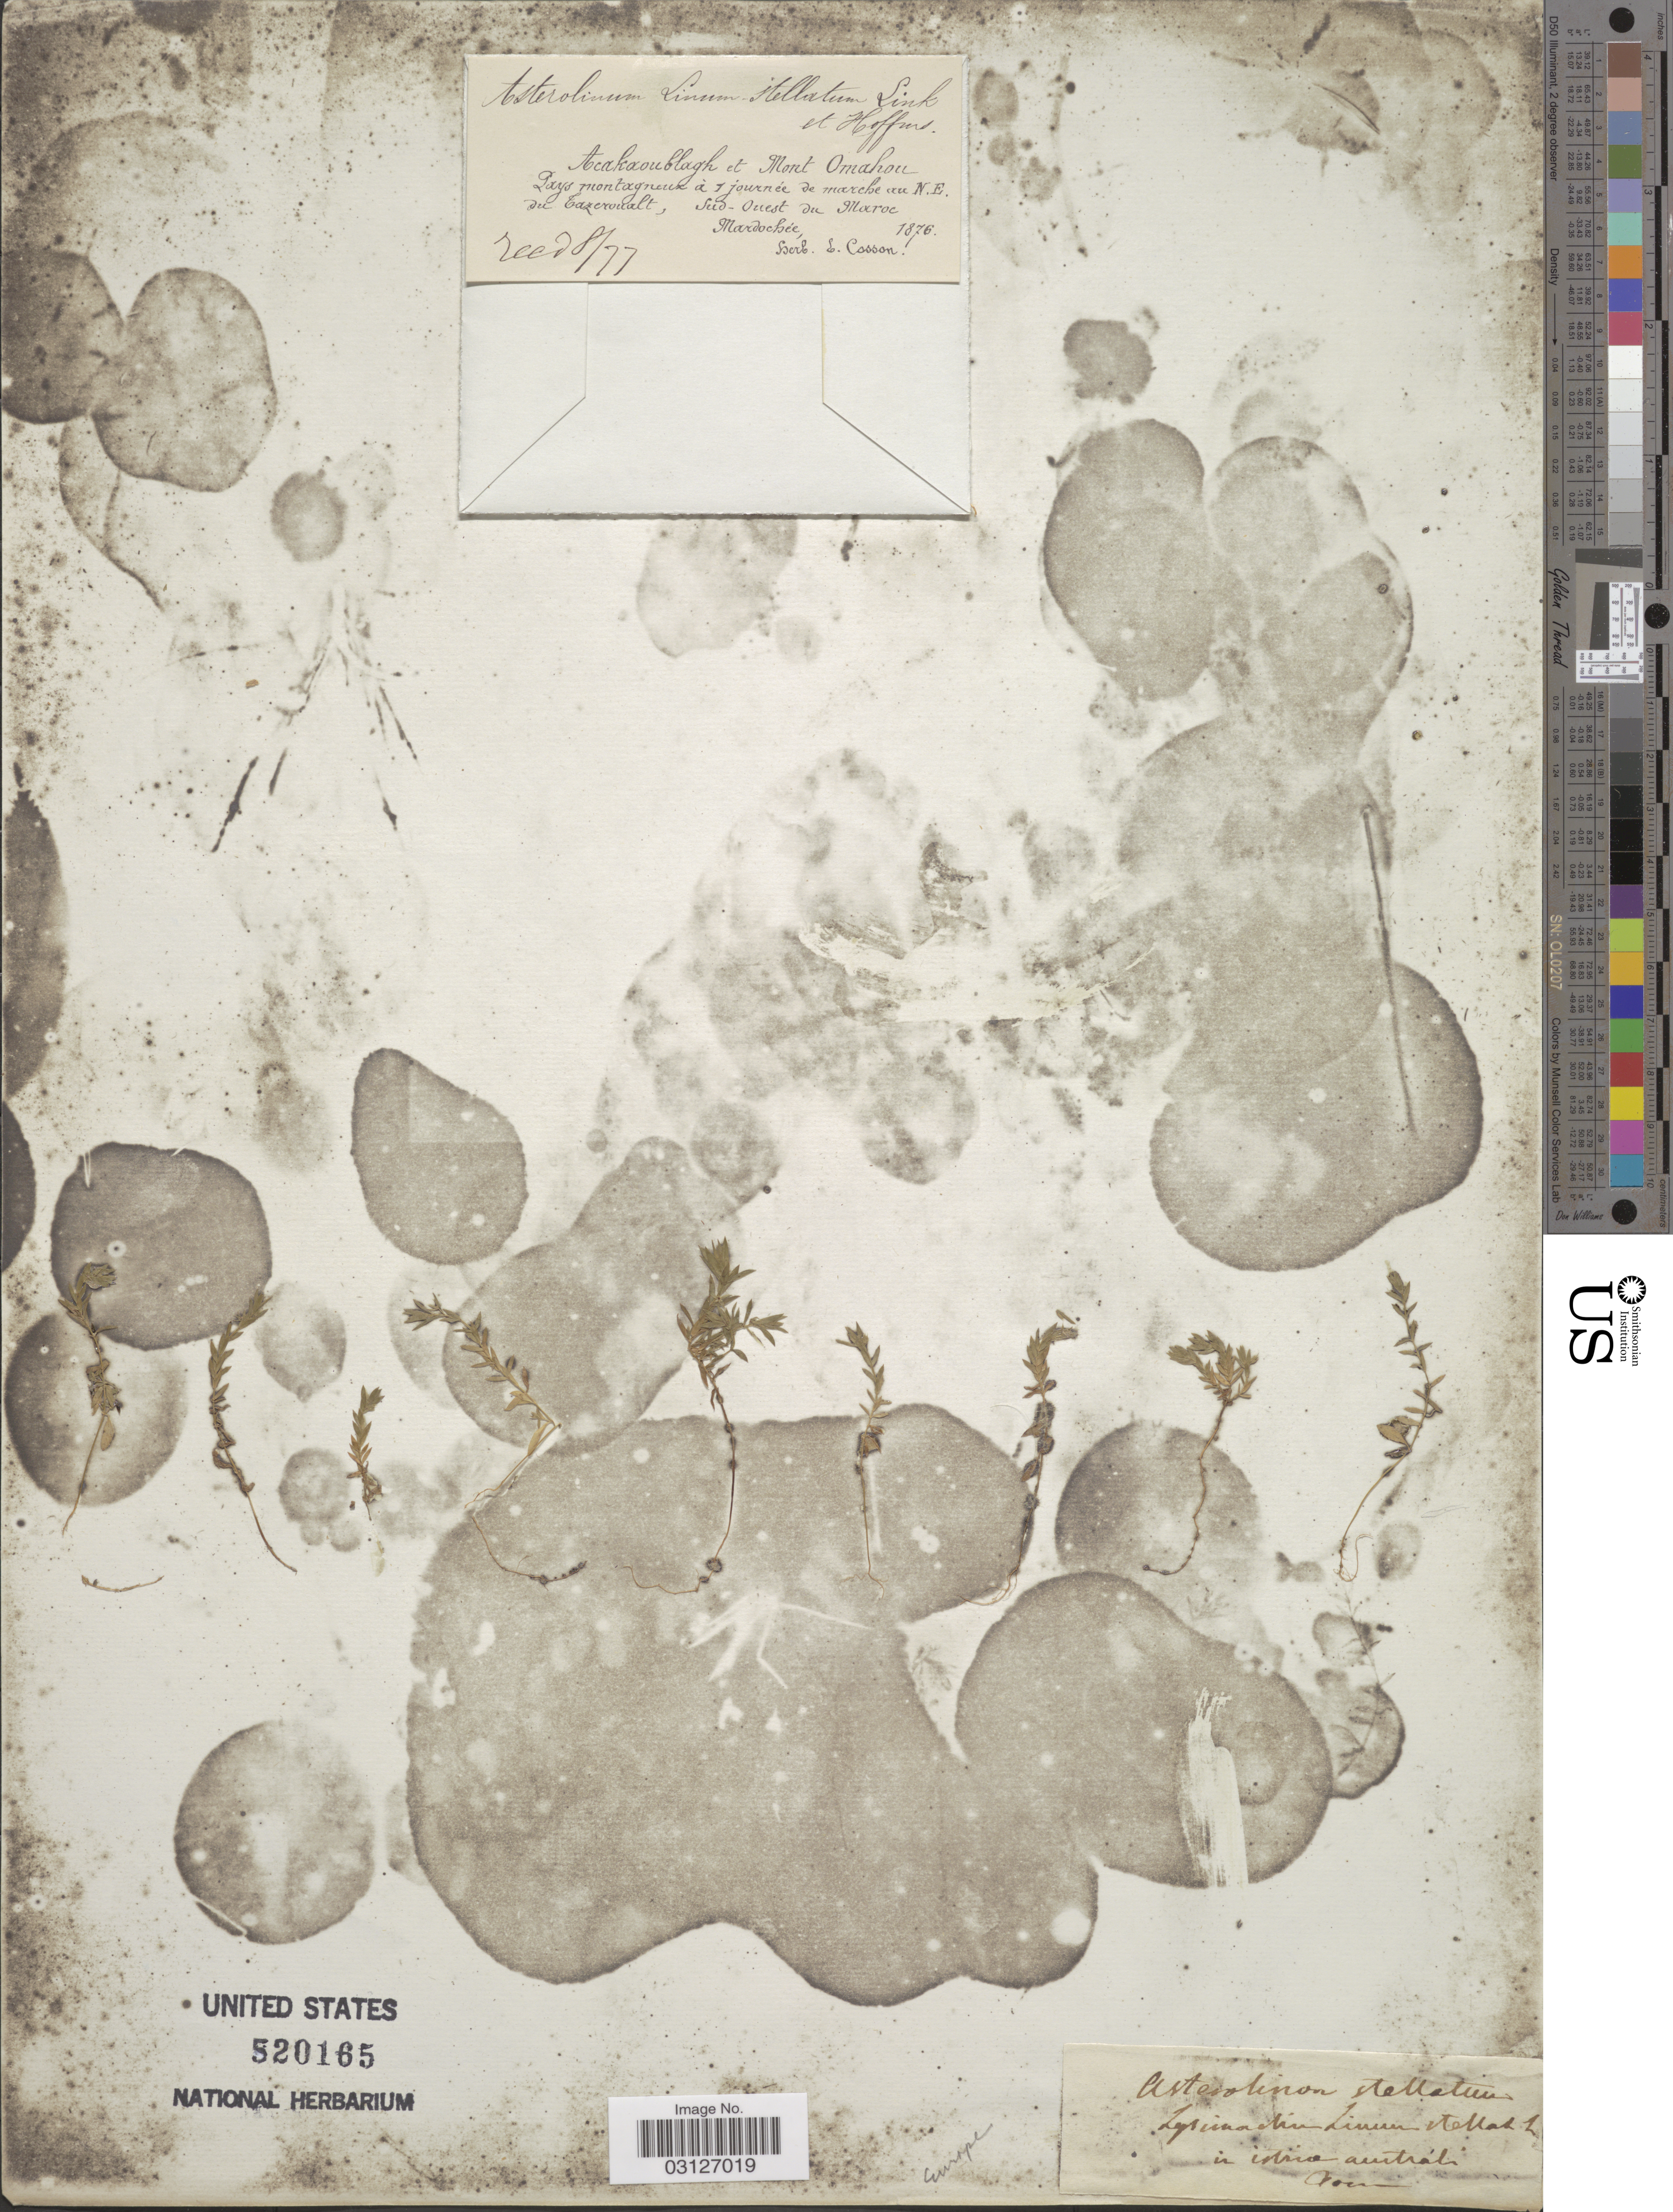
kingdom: Plantae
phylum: Tracheophyta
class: Magnoliopsida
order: Ericales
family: Primulaceae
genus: Asterolinon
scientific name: Asterolinon stellatum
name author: Hoffmanns. & Link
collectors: Mardochee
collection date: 1876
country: Morocco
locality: Acakaoublagh et Mont Omahou. Pays montagneux à journée de marche au N.E. du Tazeroualt, Sud-Ouest du Maroc.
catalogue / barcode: US 520165